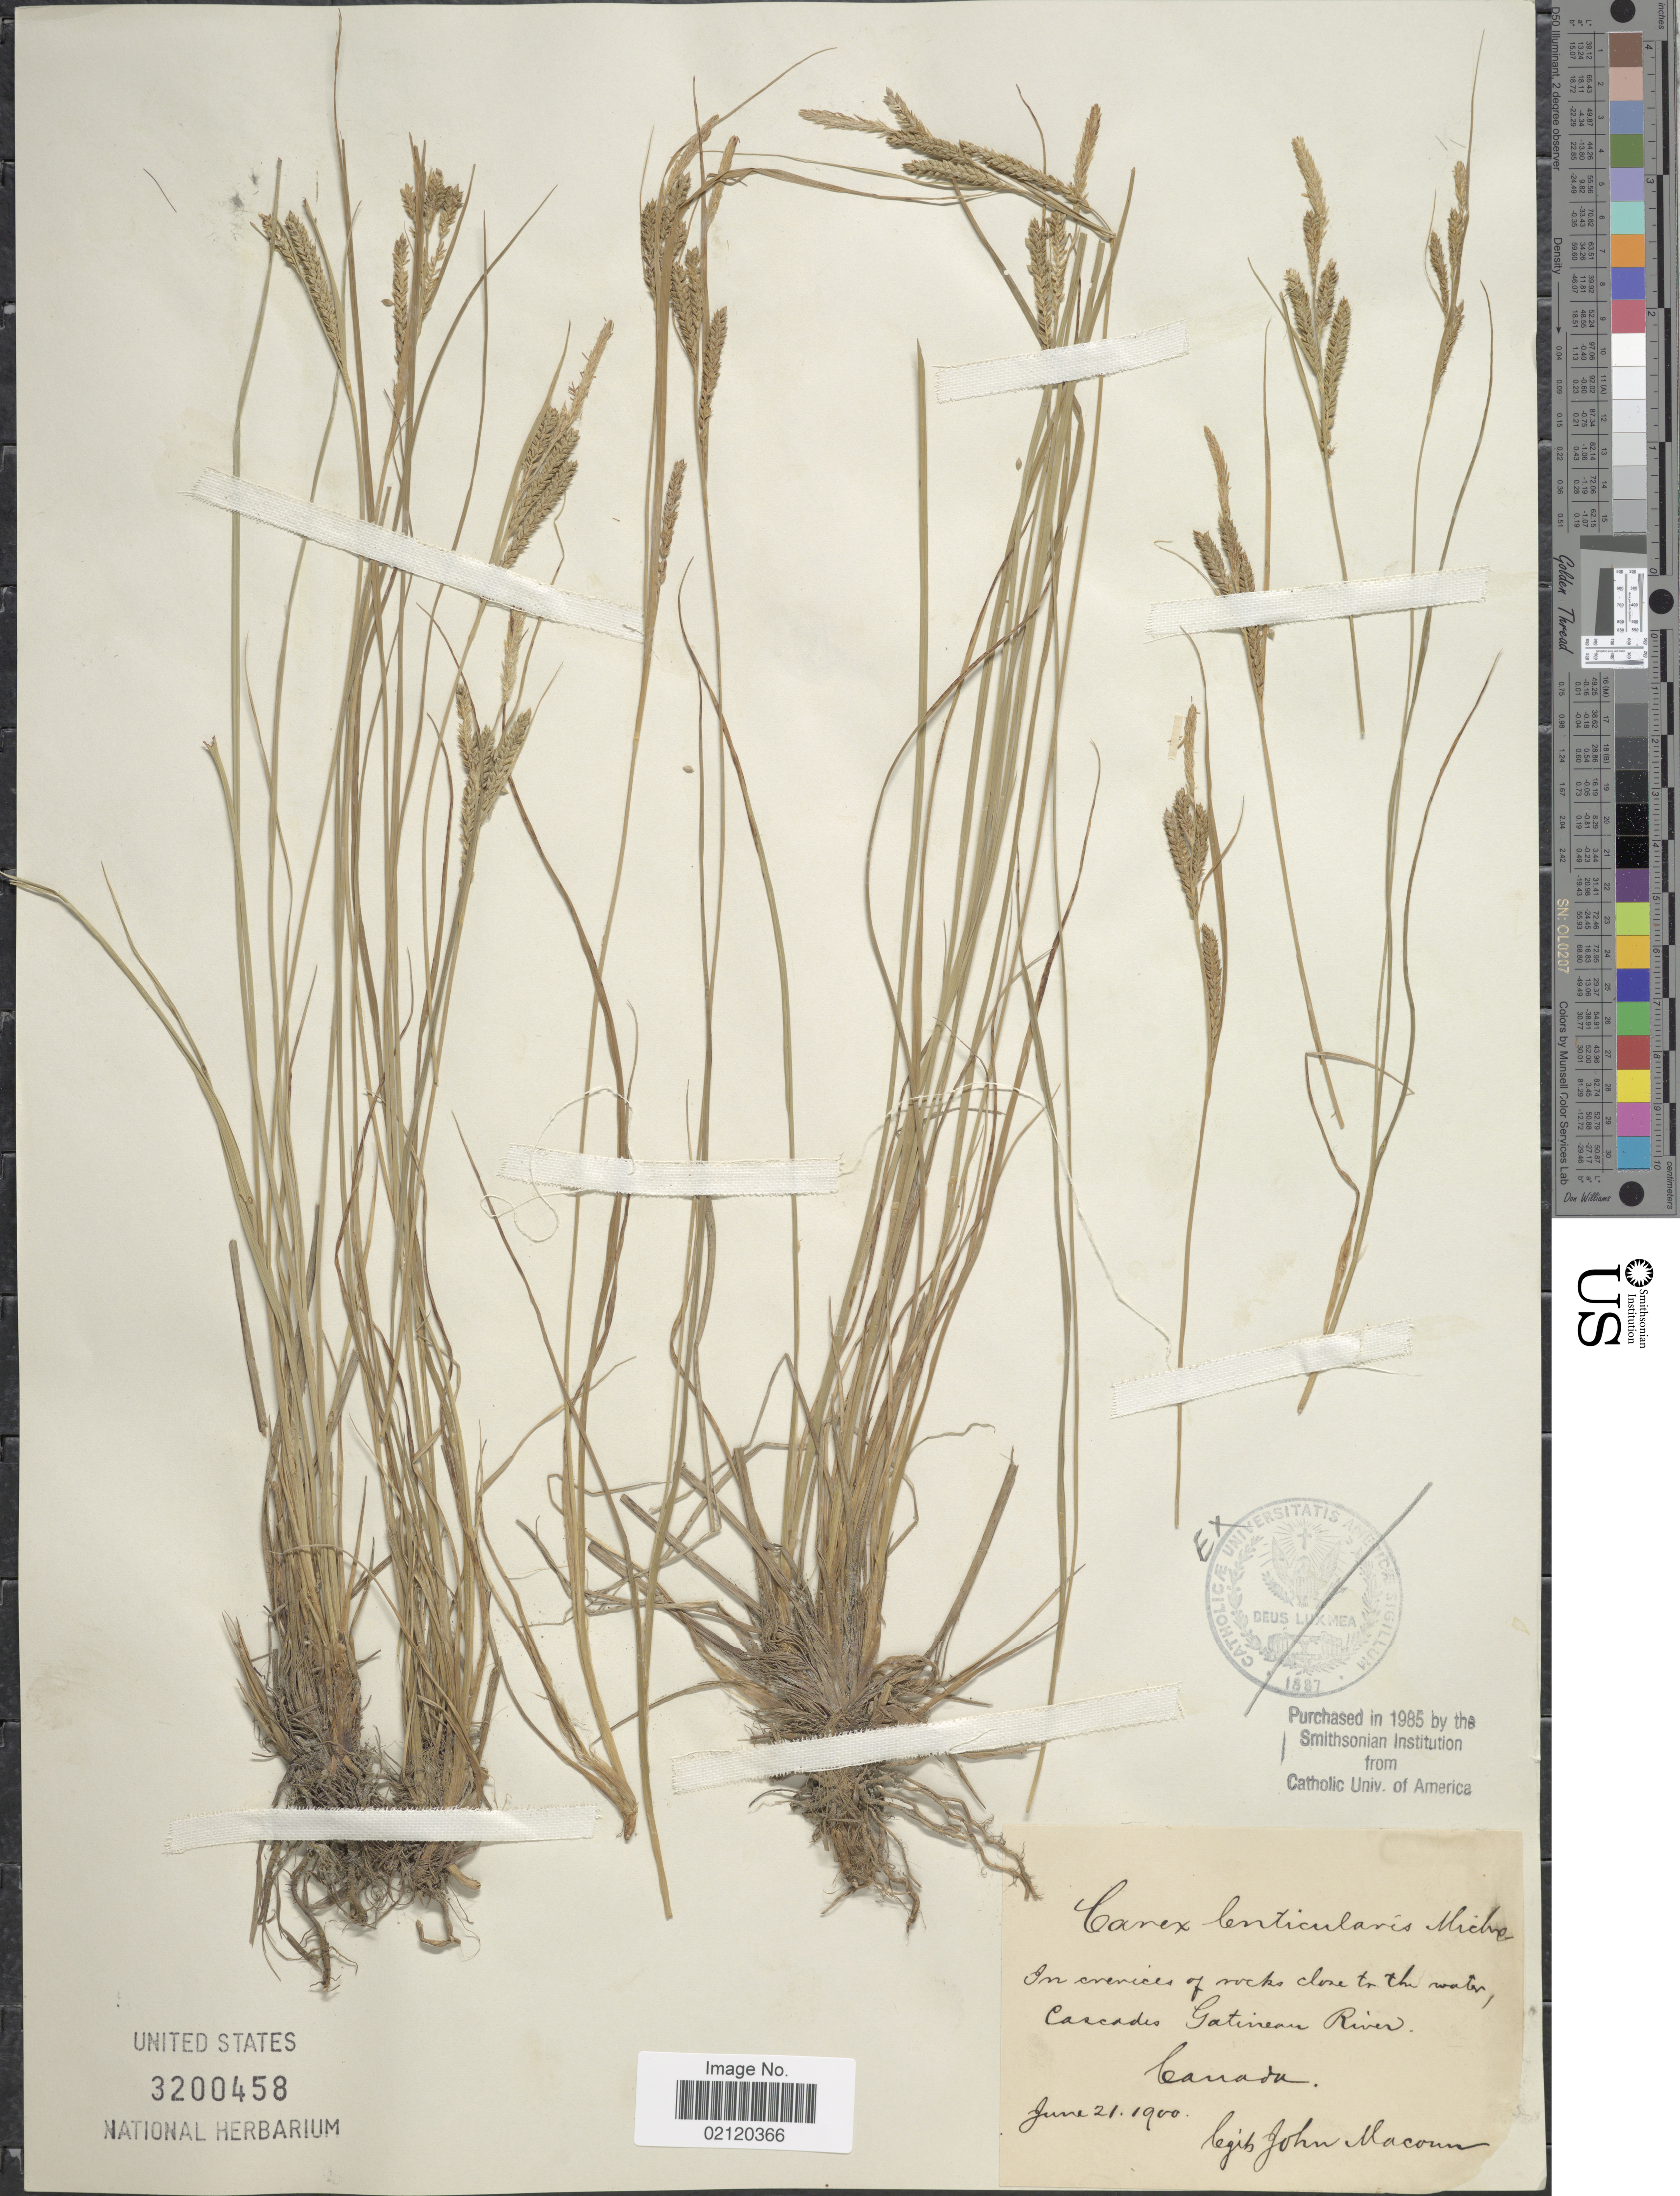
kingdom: Plantae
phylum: Tracheophyta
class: Liliopsida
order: Poales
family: Cyperaceae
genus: Carex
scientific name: Carex lenticularis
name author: Michx.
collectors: J. Macoun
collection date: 1900-06-21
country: Canada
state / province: Quebec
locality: In crevices of rocks close to the water, Cascades Gatineau River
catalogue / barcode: US 3200458